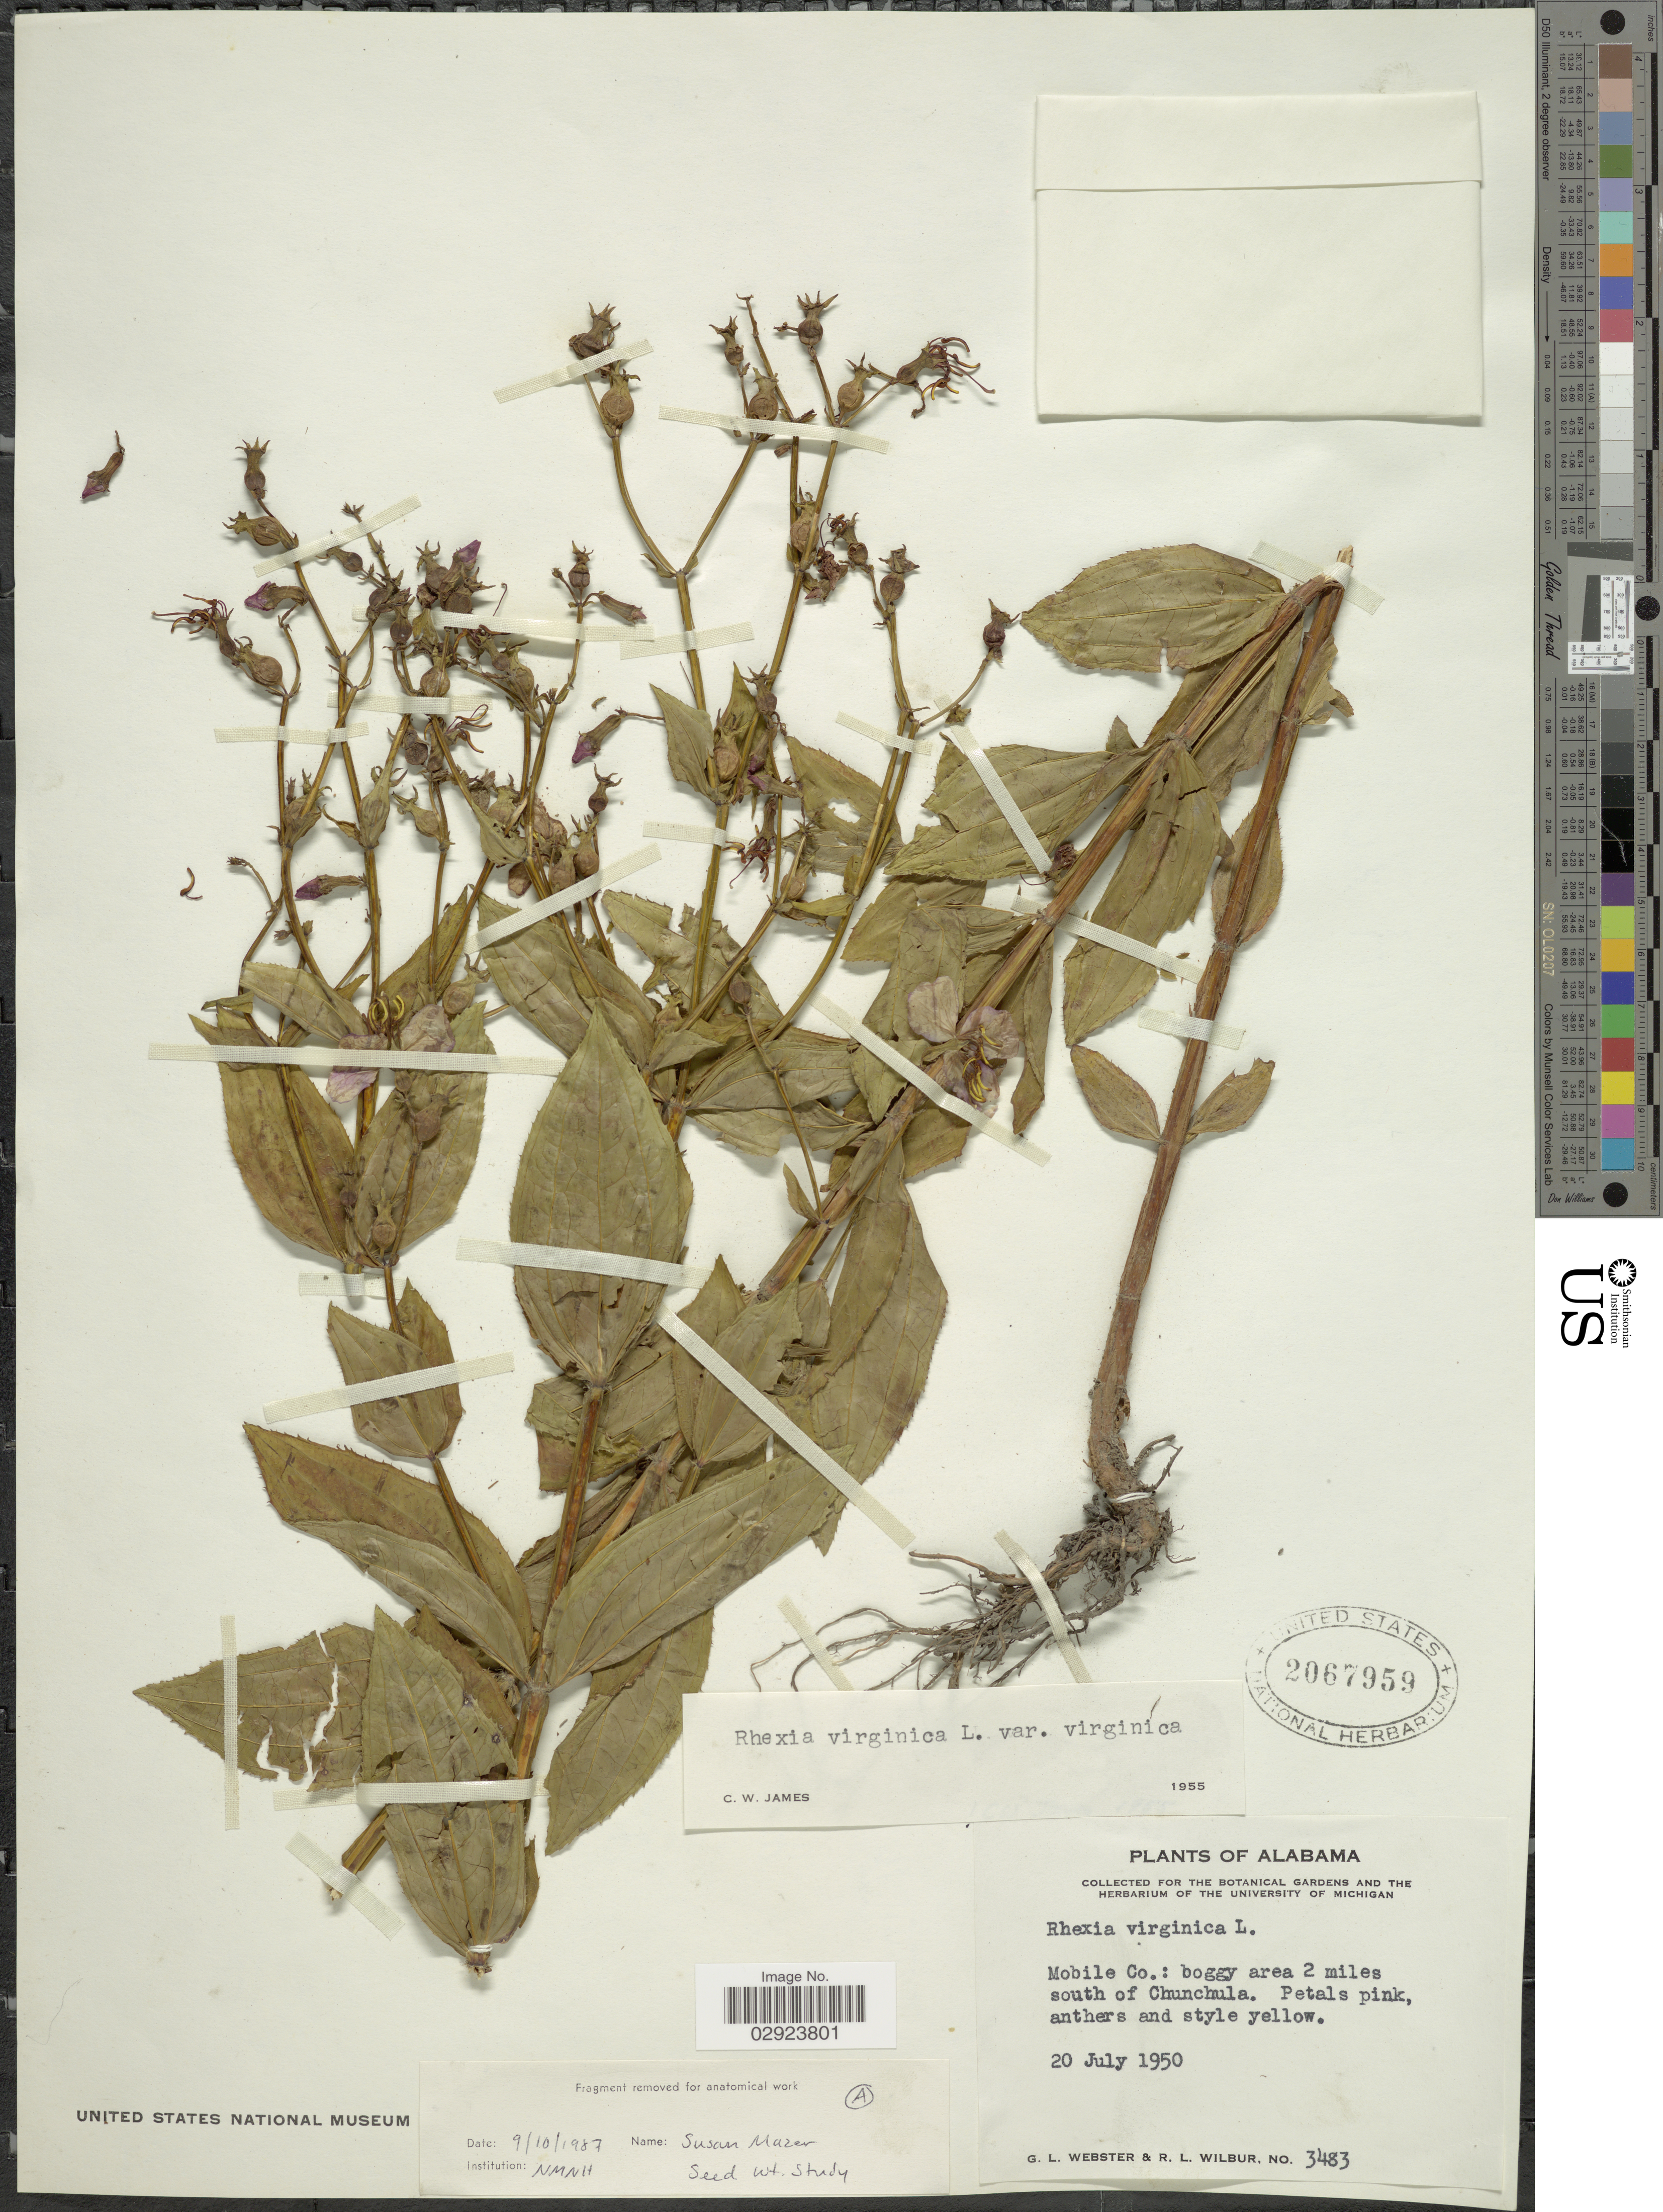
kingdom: Plantae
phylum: Tracheophyta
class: Magnoliopsida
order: Myrtales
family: Melastomataceae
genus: Rhexia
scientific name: Rhexia virginica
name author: L.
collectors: G. L. Webster & R. L. Wilbur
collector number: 3483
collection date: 1950-07-20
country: United States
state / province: Alabama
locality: Mobile Co.: boggy area 2 miles south of Chunchula.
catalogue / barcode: US 2067959